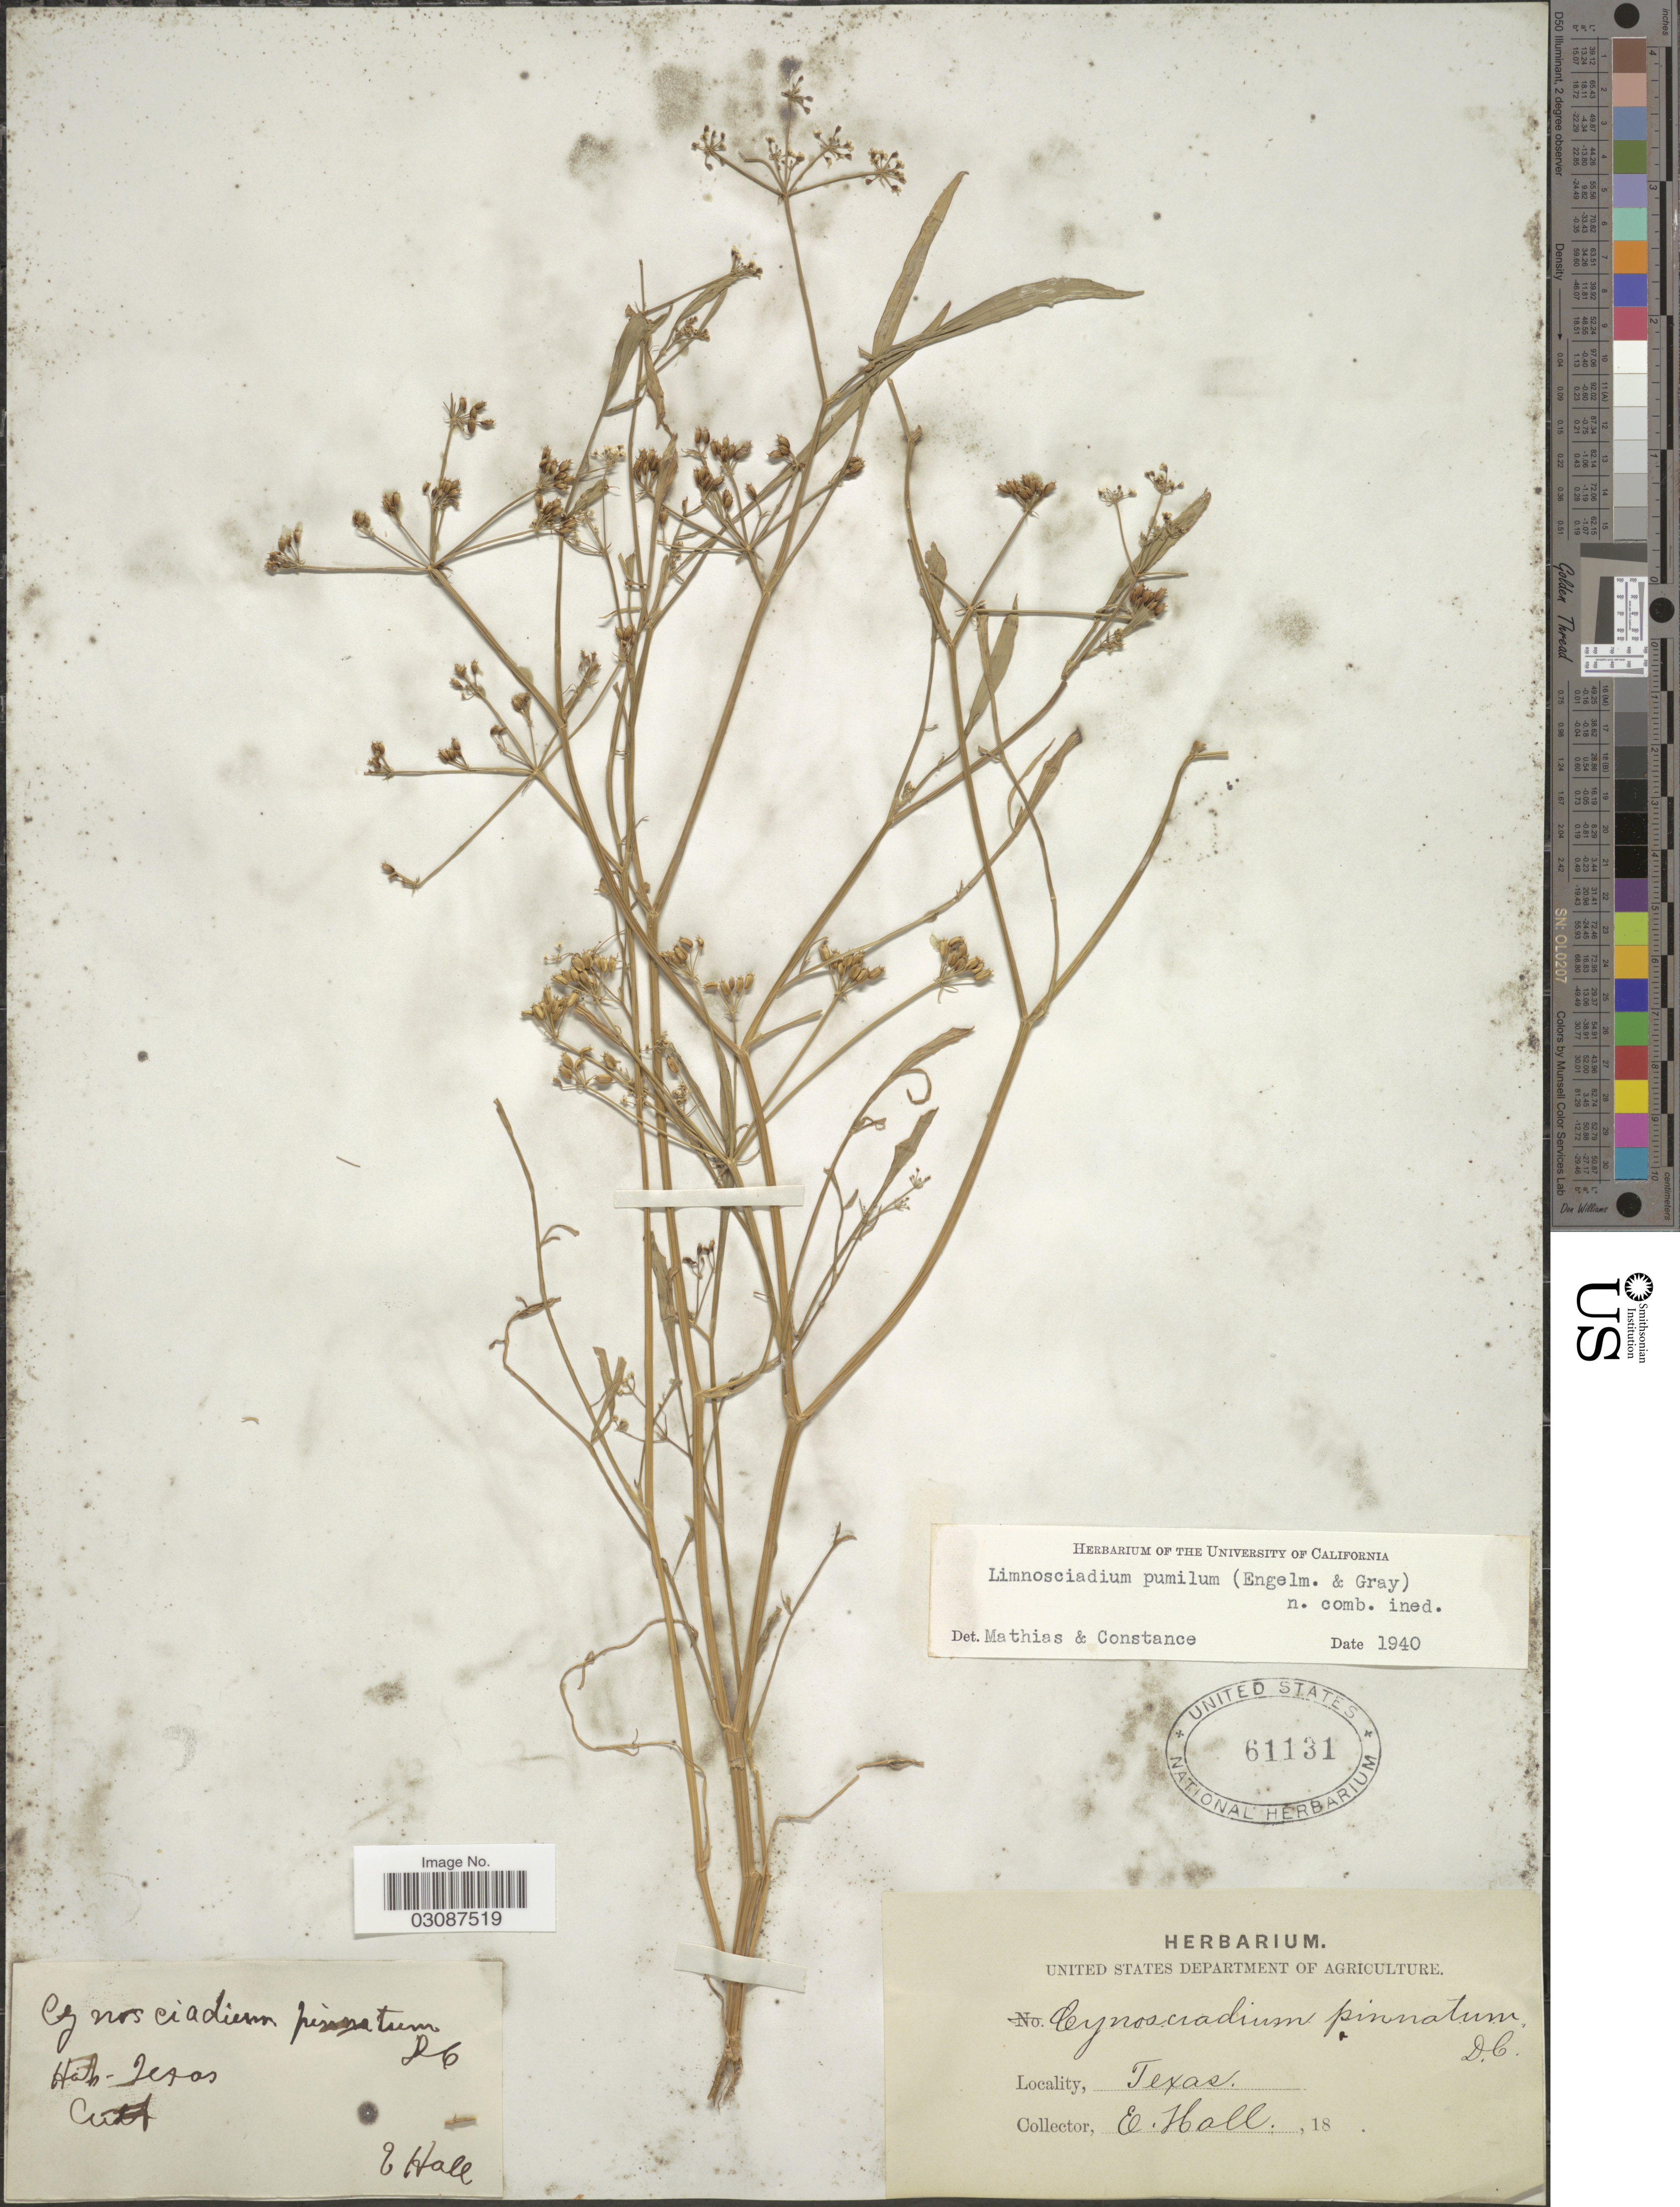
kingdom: Plantae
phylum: Tracheophyta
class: Magnoliopsida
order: Apiales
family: Apiaceae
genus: Limnosciadium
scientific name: Limnosciadium pumilum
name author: (Engelm. & A. Gray) Mathias & Constance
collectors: E. Hall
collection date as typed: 18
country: United States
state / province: Texas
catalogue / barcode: US 61131